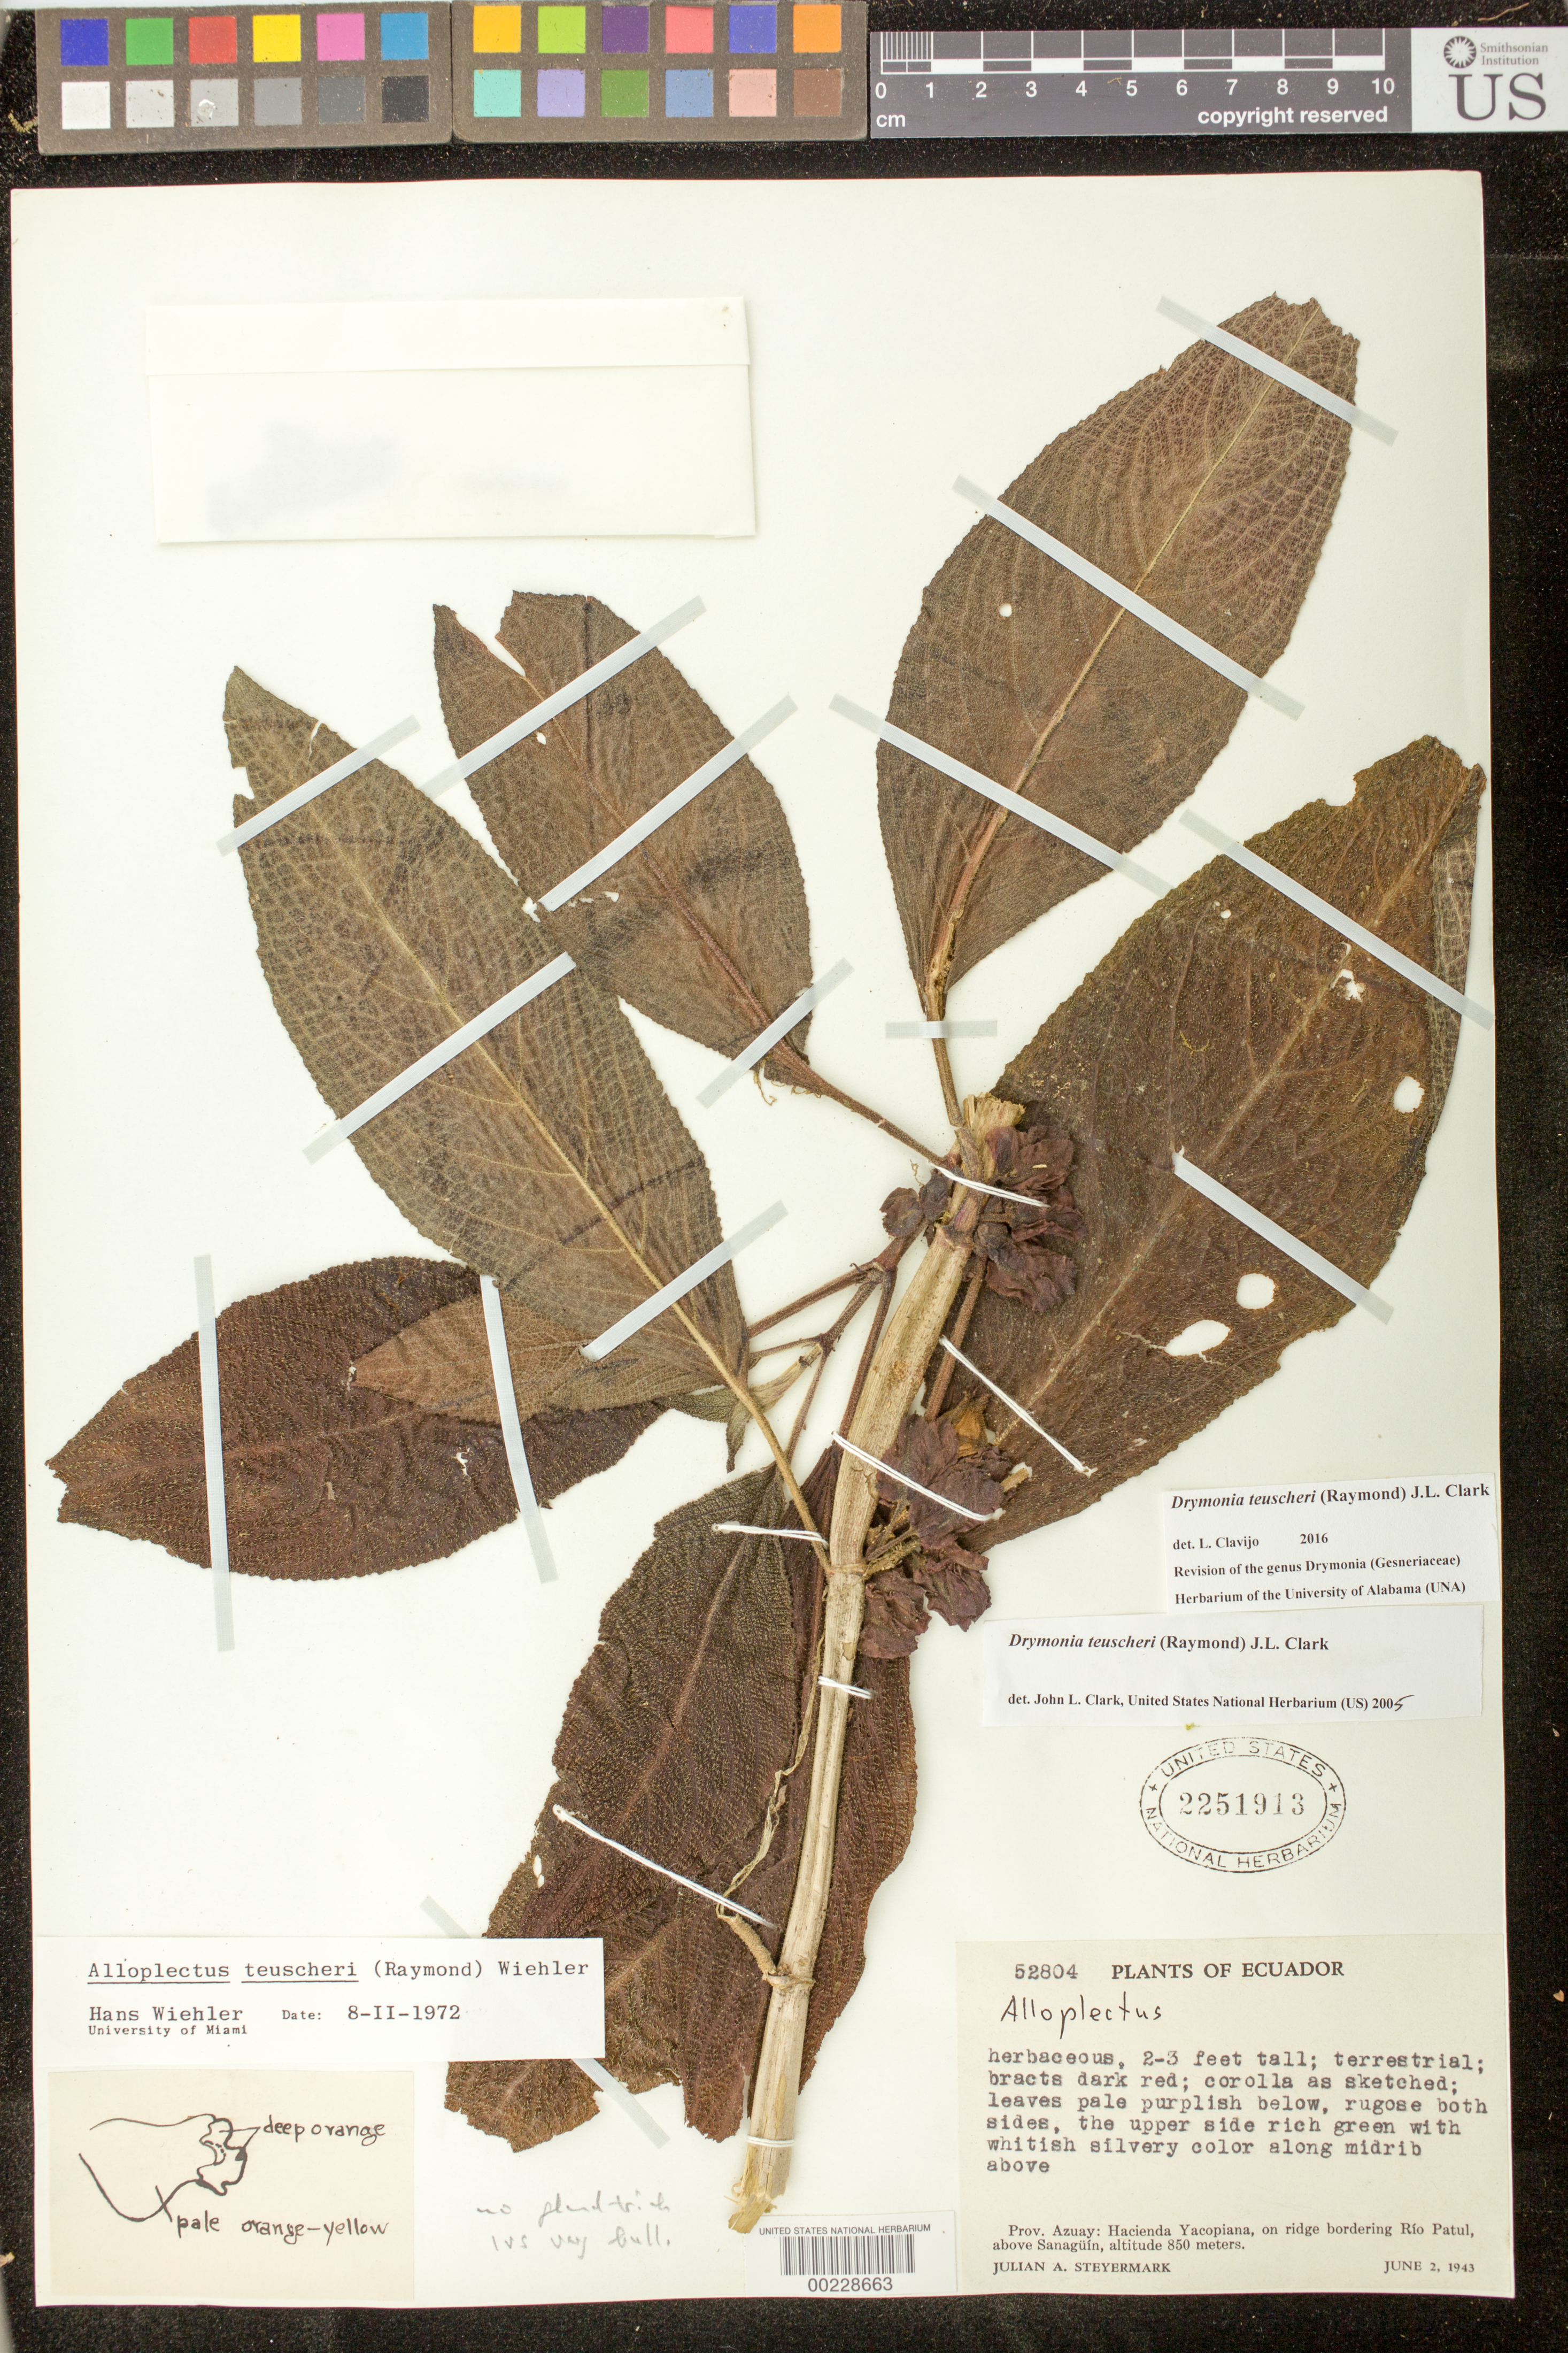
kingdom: Plantae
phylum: Tracheophyta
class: Magnoliopsida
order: Lamiales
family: Gesneriaceae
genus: Drymonia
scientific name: Drymonia teuscheri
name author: (Raymond) J.L. Clark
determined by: Clark, J. L., (SEL), The Marie Selby Botanical Garden (UNITED STATES)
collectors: J. Steyermark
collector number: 52804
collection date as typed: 02 Jun 1943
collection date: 1943-06-02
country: Ecuador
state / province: Azuay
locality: Hacienda Yacopiana, on ridge bordering Rio Patul, above Sanagüín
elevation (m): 850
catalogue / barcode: US 2251913